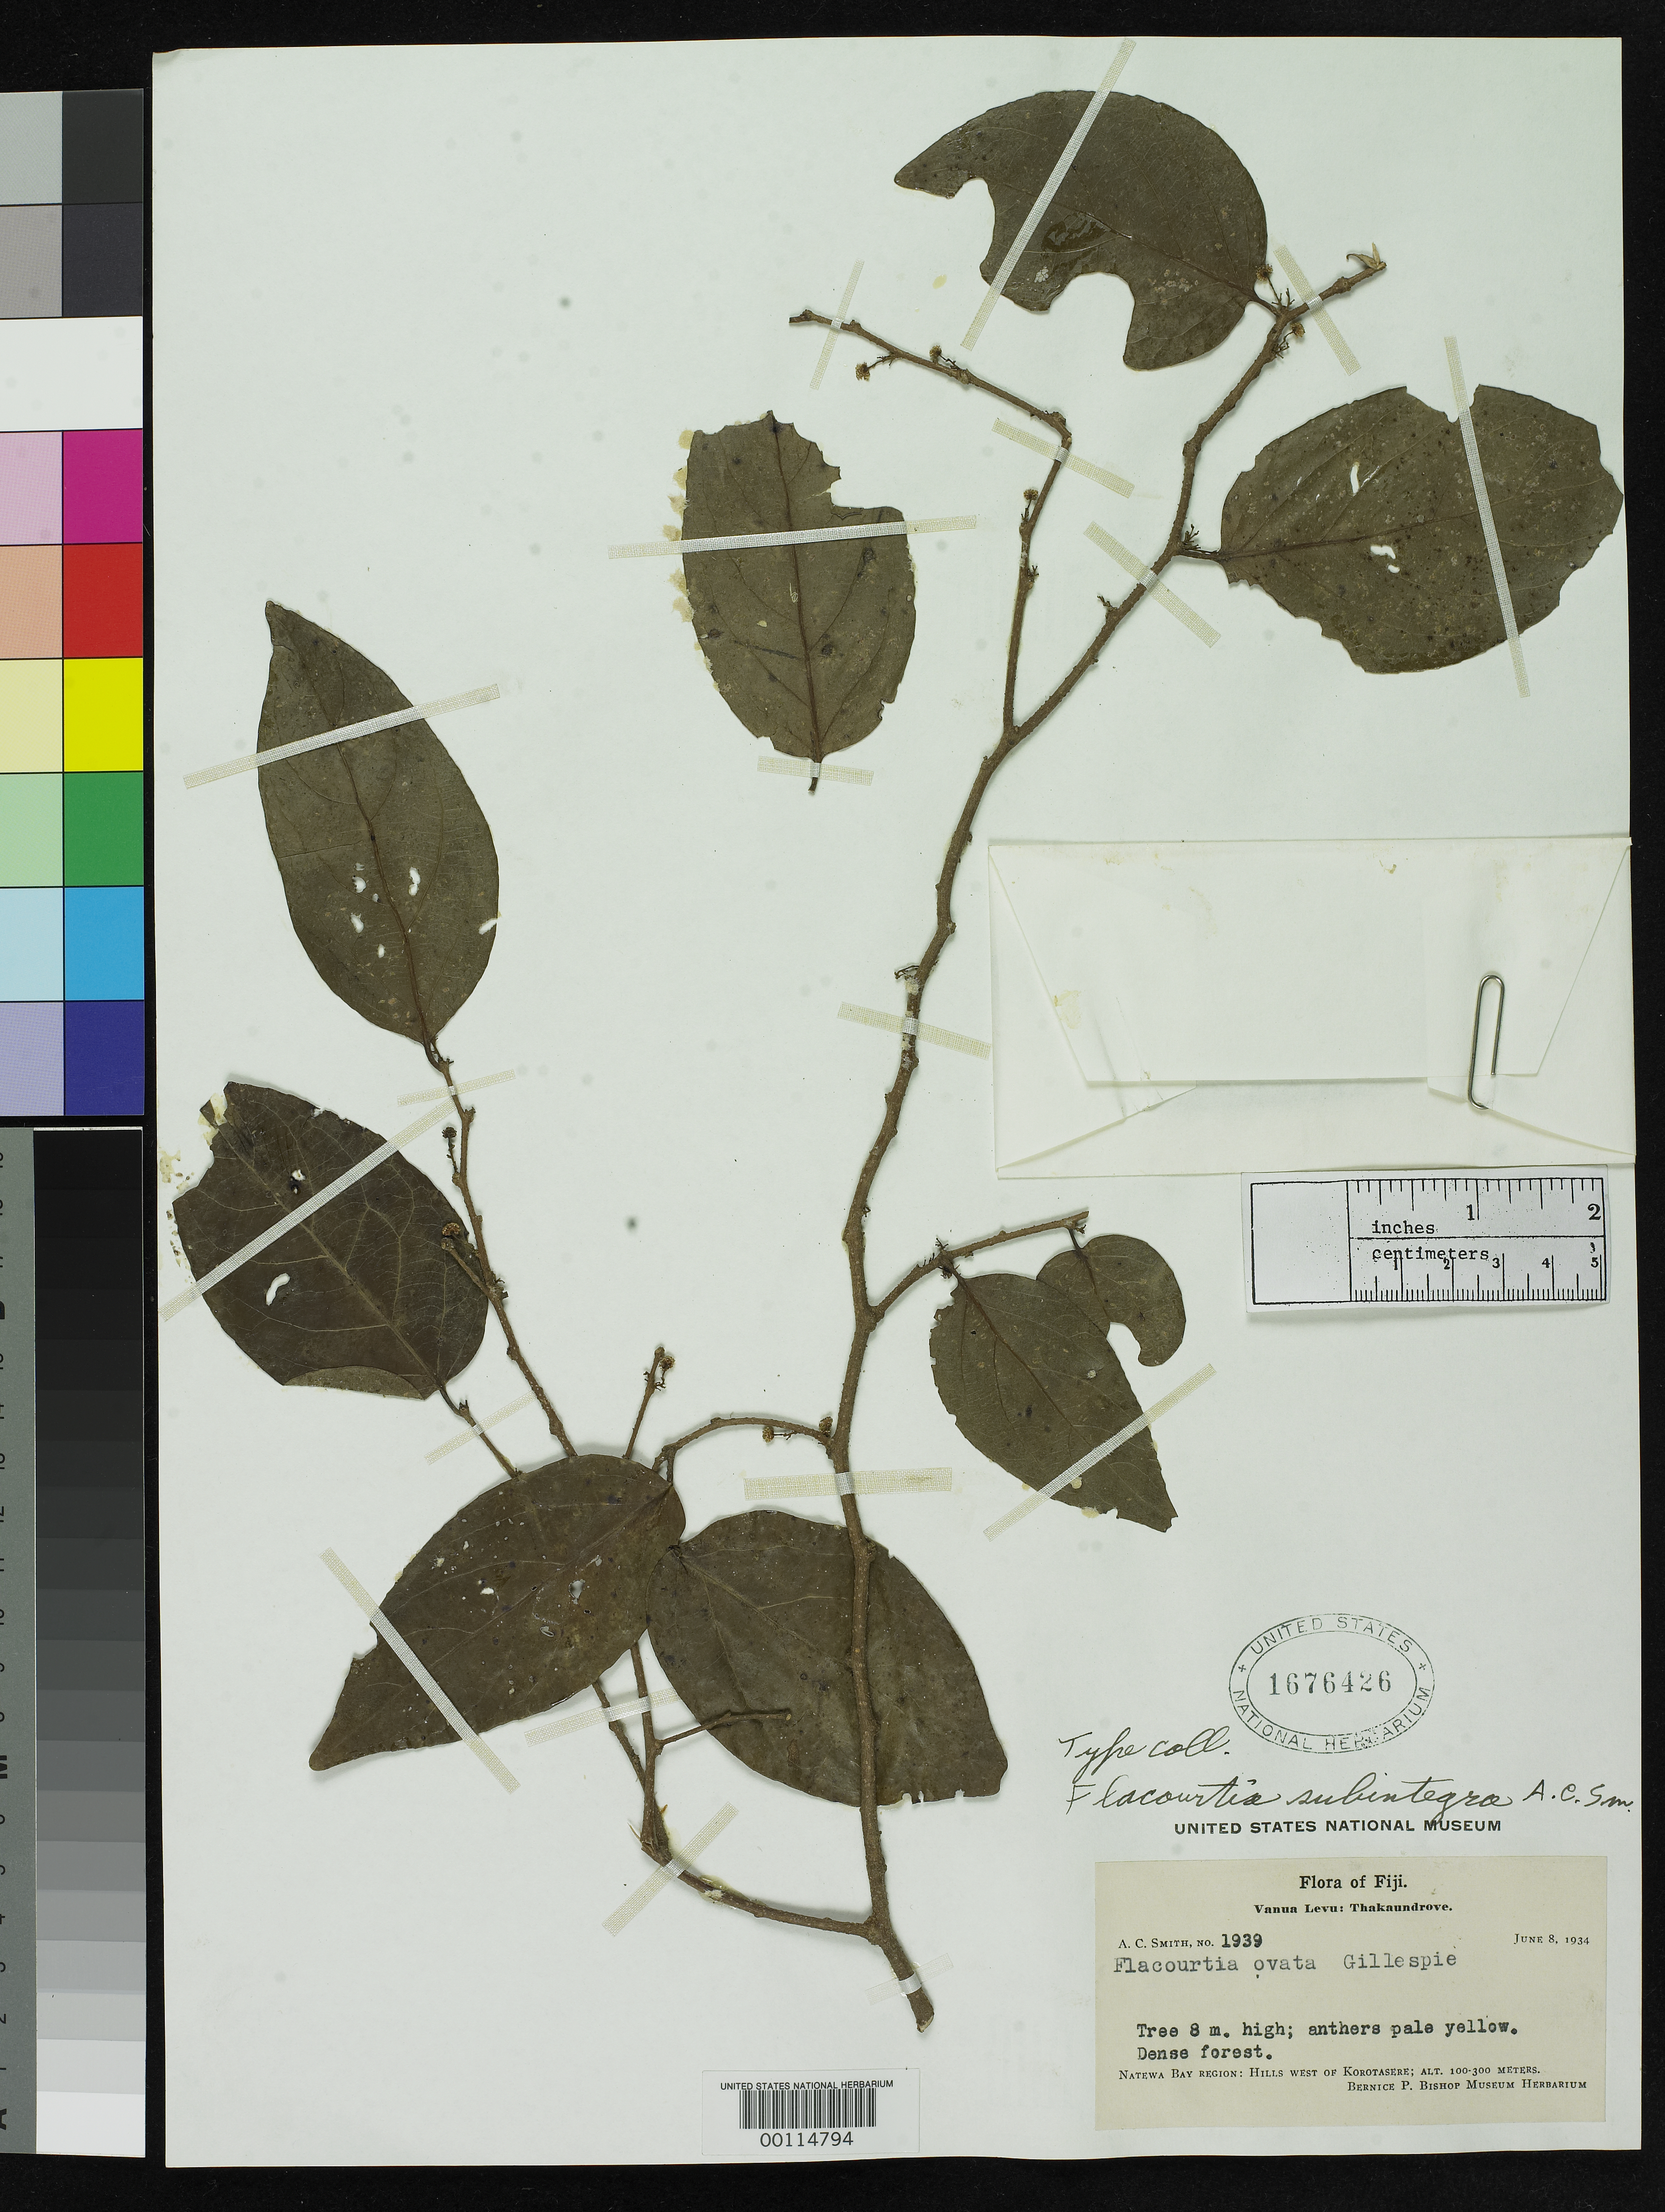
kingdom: Plantae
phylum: Tracheophyta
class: Magnoliopsida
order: Malpighiales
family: Salicaceae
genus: Flacourtia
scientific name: Flacourtia subintegra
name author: A.C. Sm.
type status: Isotype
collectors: A. C. Smith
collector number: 1939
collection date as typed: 08 Jun 1934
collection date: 1934-06-08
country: Fiji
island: Vanua Levu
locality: Thakaundrove, west of Korotasere. [Vanua Levu Group]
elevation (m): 100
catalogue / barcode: US 1676426